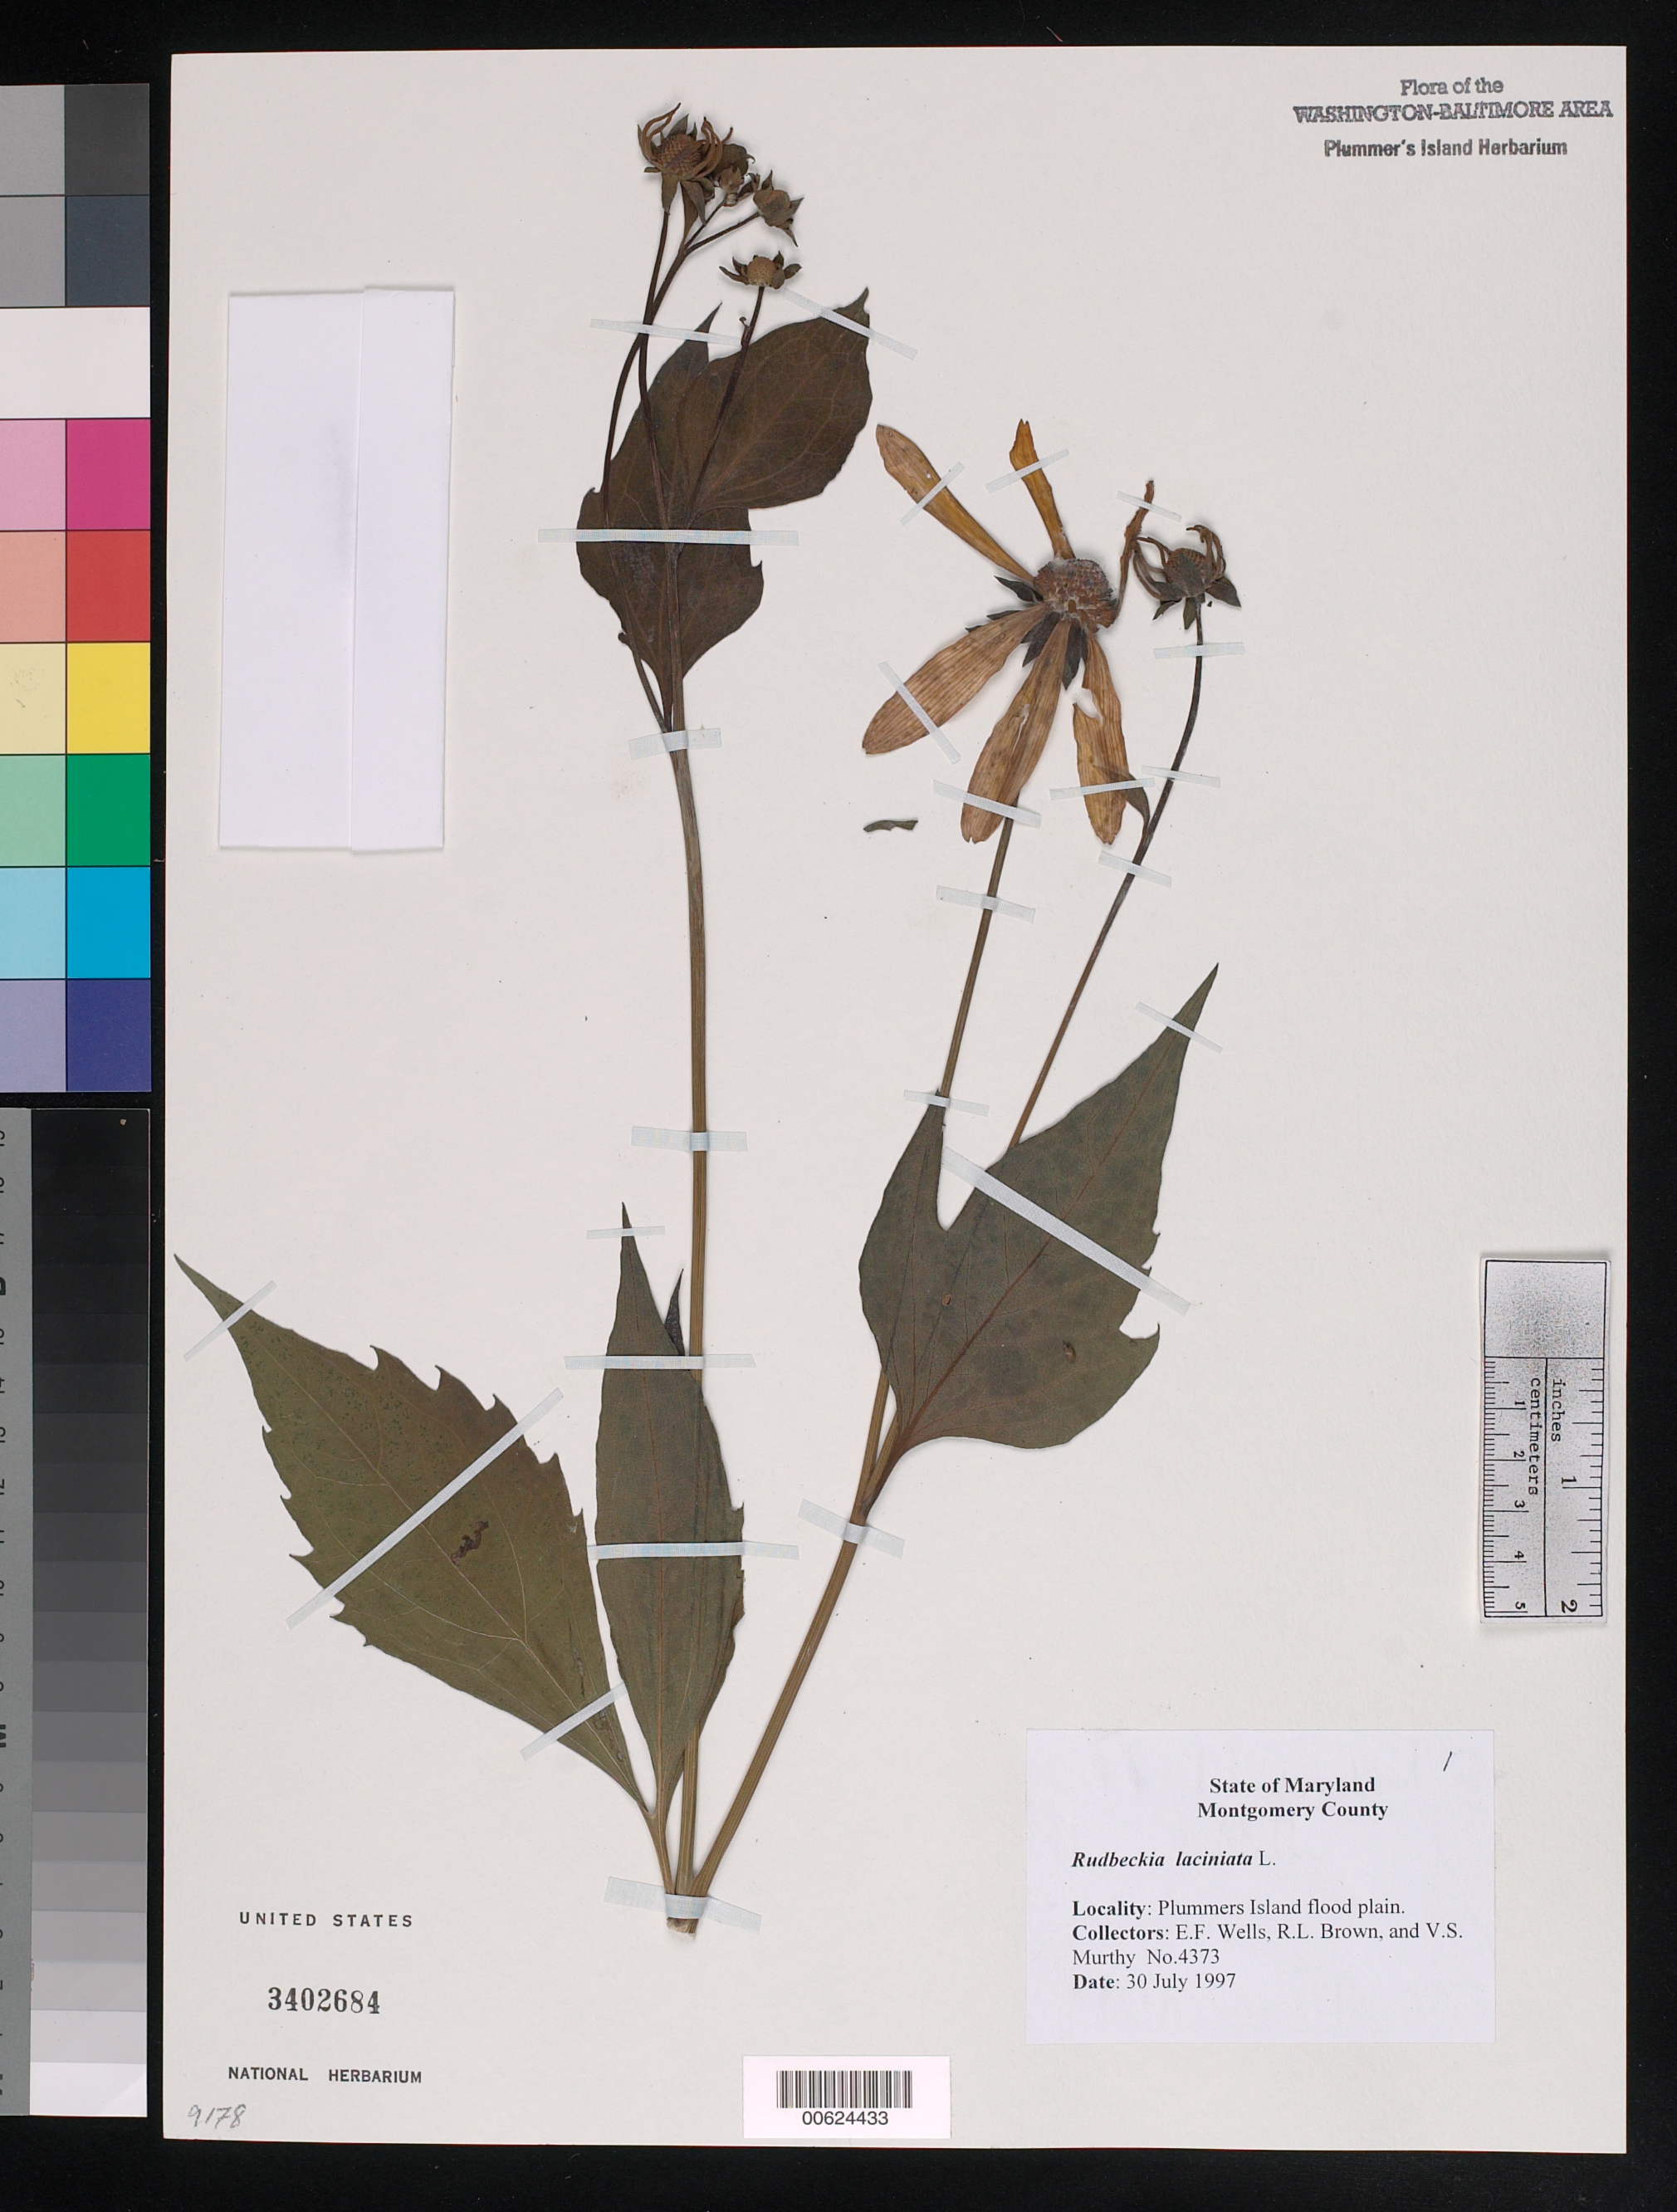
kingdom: Plantae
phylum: Tracheophyta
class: Magnoliopsida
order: Asterales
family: Asteraceae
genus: Rudbeckia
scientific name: Rudbeckia laciniata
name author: L.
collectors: E. F. Wells, R. L. Brown & V. S. Murthy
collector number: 4373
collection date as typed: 30 Jul 1997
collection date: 1997-07-30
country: United States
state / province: Maryland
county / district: Montgomery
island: Plummers Island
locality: Flood plain of Plummers Island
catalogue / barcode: US 3402684